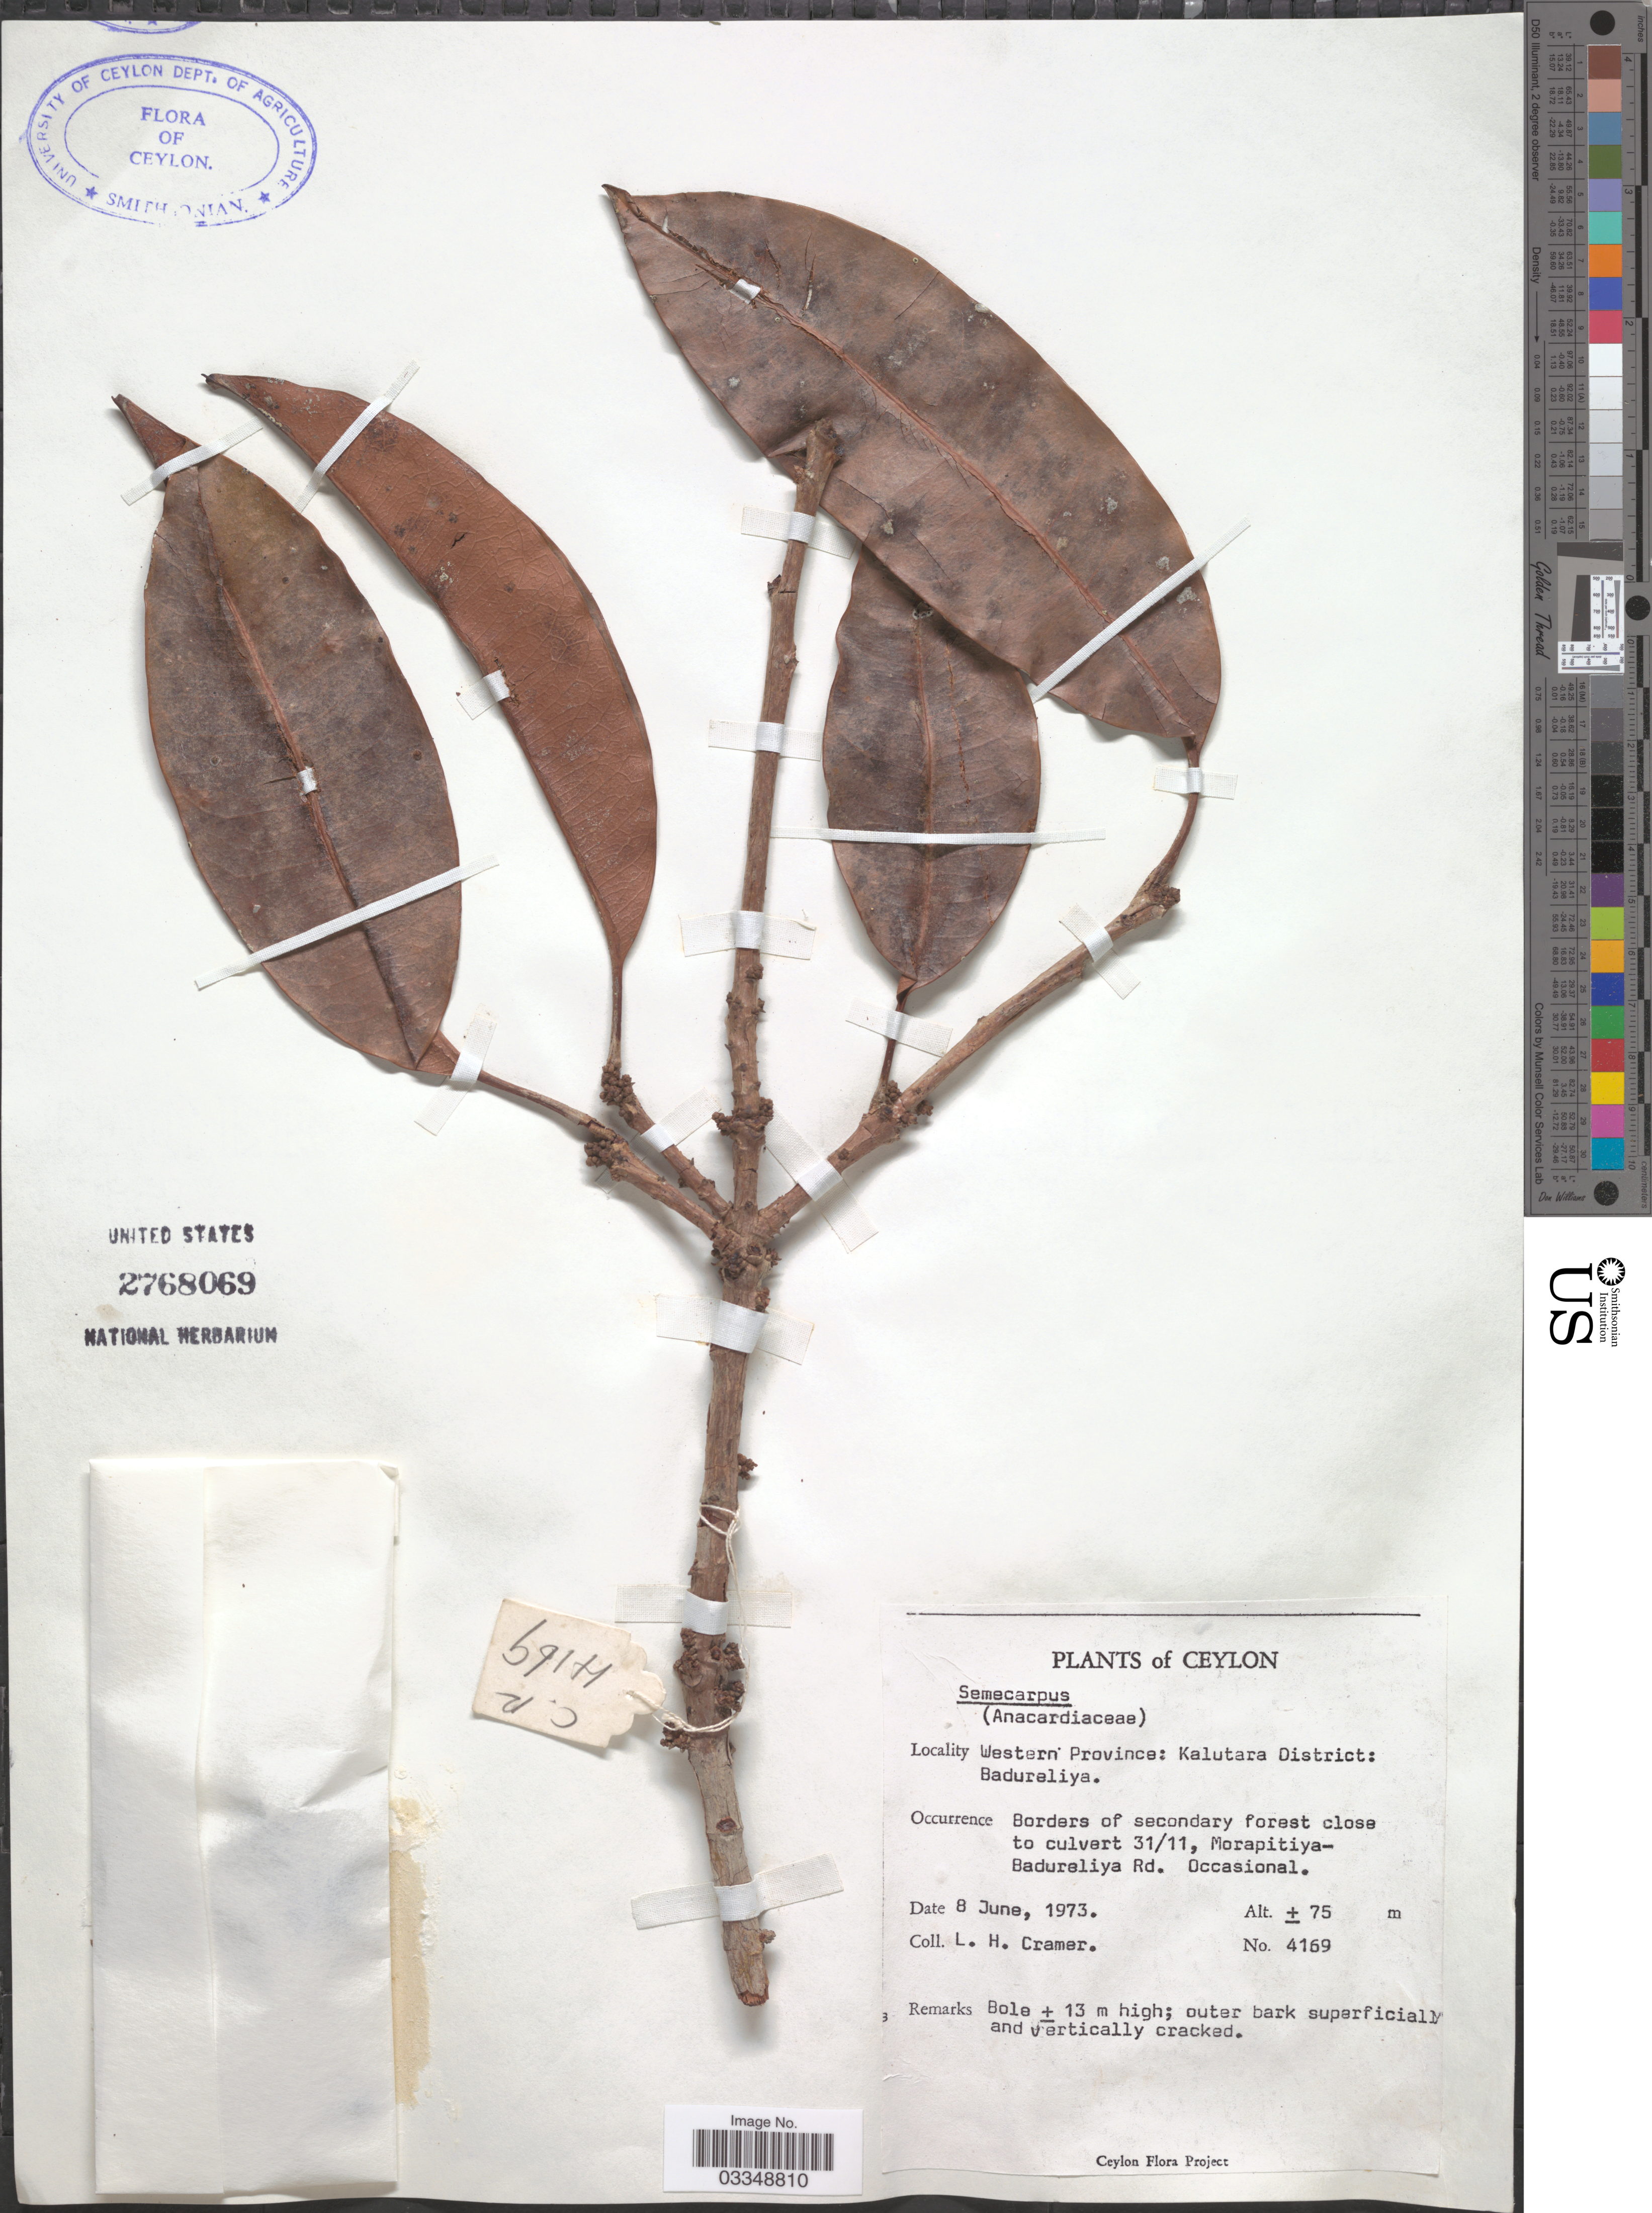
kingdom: Plantae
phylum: Tracheophyta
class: Magnoliopsida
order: Sapindales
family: Anacardiaceae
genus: Semecarpus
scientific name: Semecarpus sp.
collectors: L. H. Cramer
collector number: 4169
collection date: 1973-06-08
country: Sri Lanka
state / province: Western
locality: Ceylon. Kalutara District: Badureliya. Borders of secondary forest close to culvert 31/11, Morapitiya-Badureliya Rd.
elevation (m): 75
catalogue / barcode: US 2768069